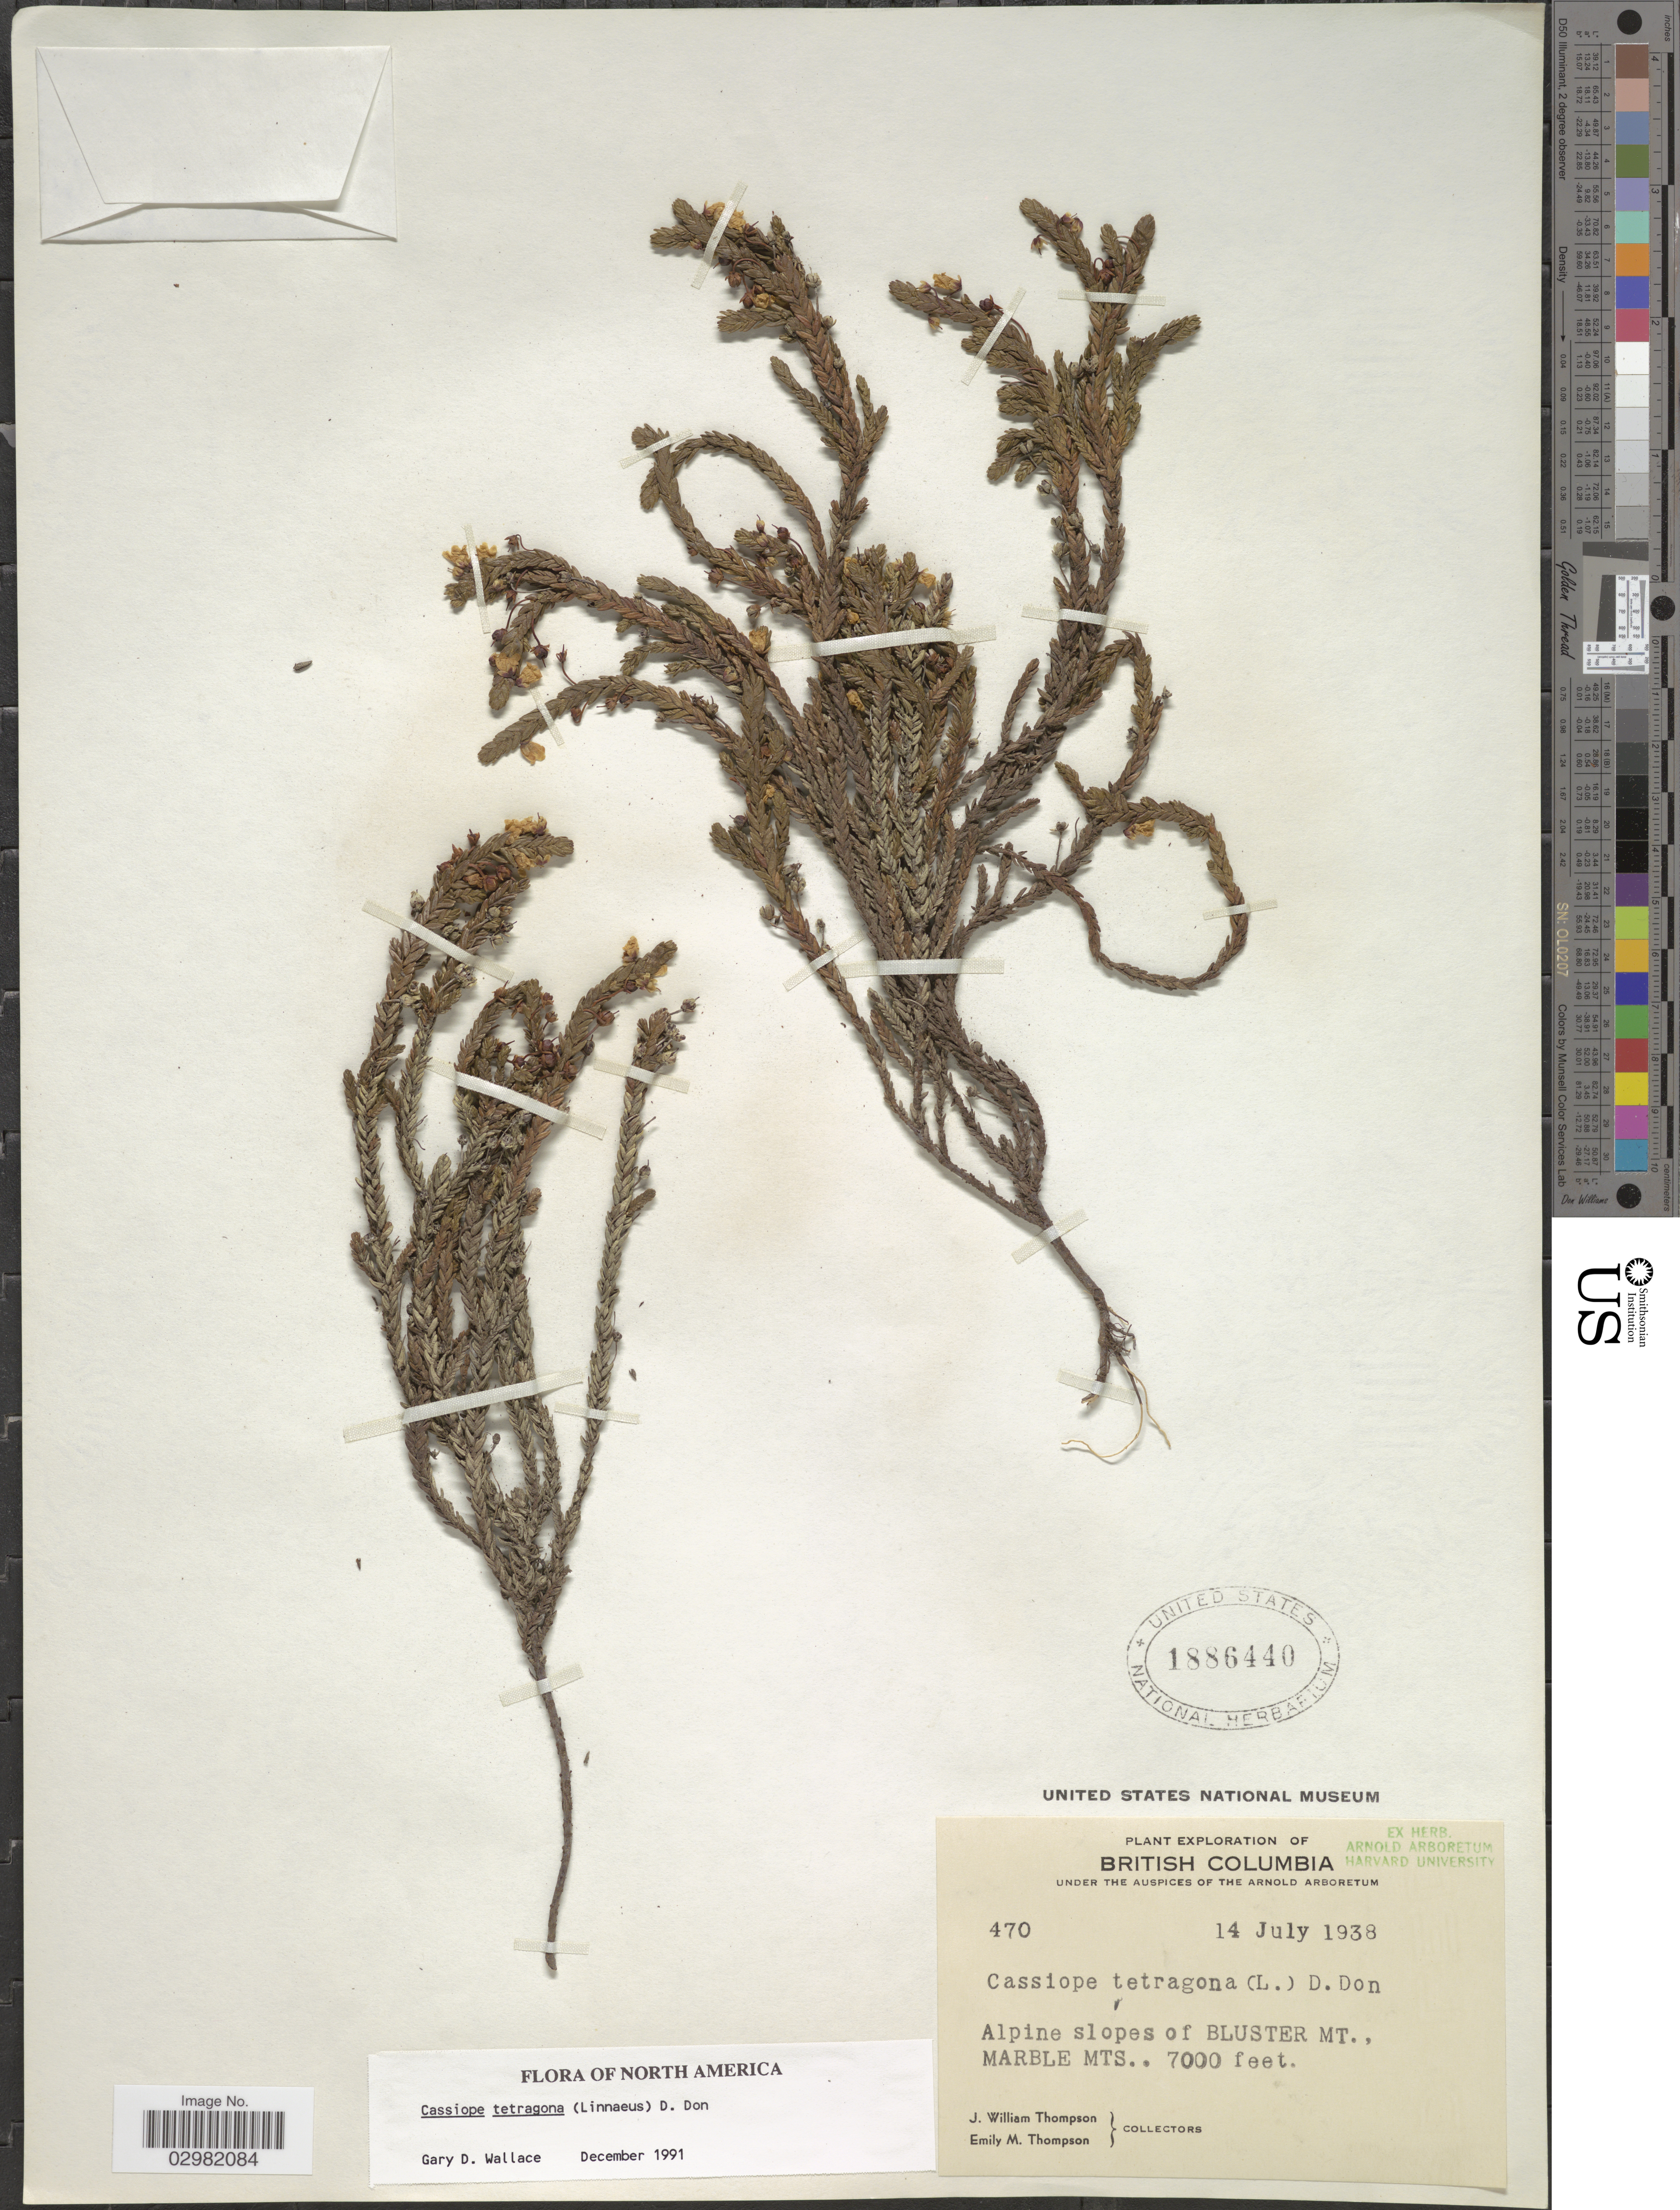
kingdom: Plantae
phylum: Tracheophyta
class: Magnoliopsida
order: Ericales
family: Ericaceae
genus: Cassiope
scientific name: Cassiope tetragona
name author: (L.) D. Don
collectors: J. W. Thompson & E. M. Thompson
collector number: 470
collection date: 1938-07-14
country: Canada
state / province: British Columbia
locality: Alpine slopes of Bluster Mt., Marble Mts.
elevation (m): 2134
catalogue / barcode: US 1886440